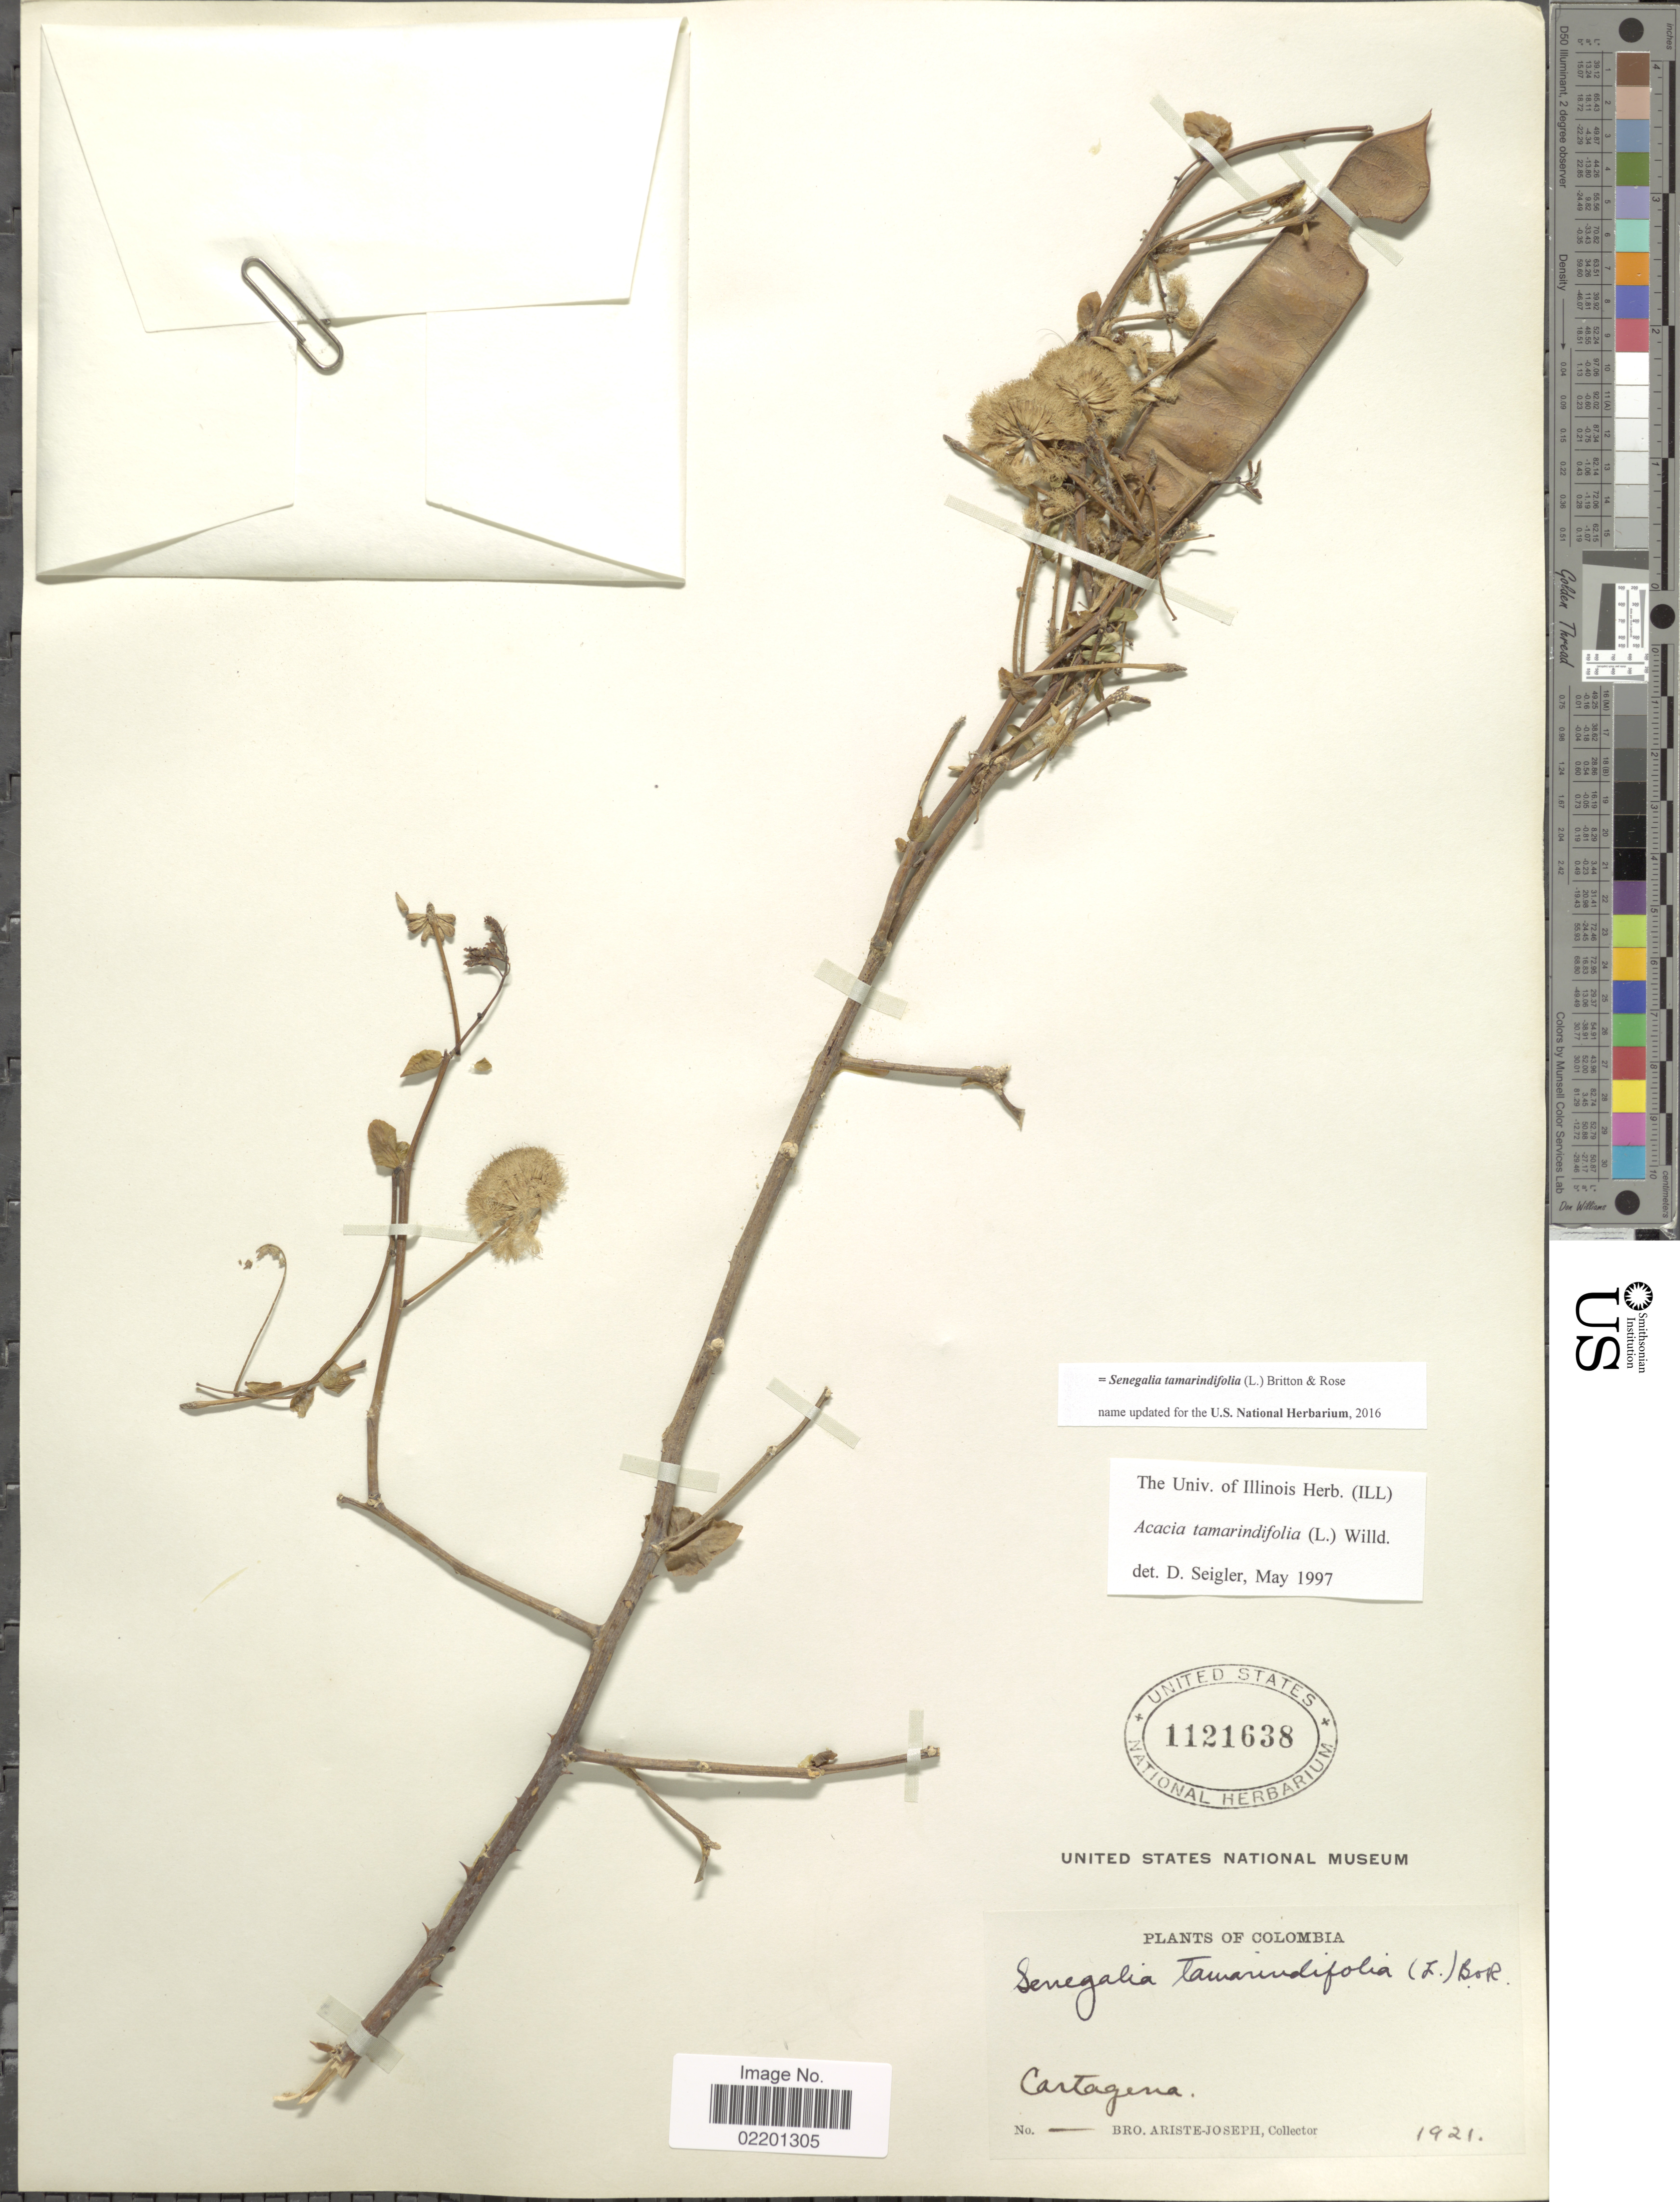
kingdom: Plantae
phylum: Tracheophyta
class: Magnoliopsida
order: Fabales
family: Fabaceae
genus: Senegalia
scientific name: Senegalia tamarindifolia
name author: (L.) Britton & Rose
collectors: Bro. Ariste-Joseph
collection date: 1921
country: Colombia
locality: Cartegena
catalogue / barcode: US 1121638